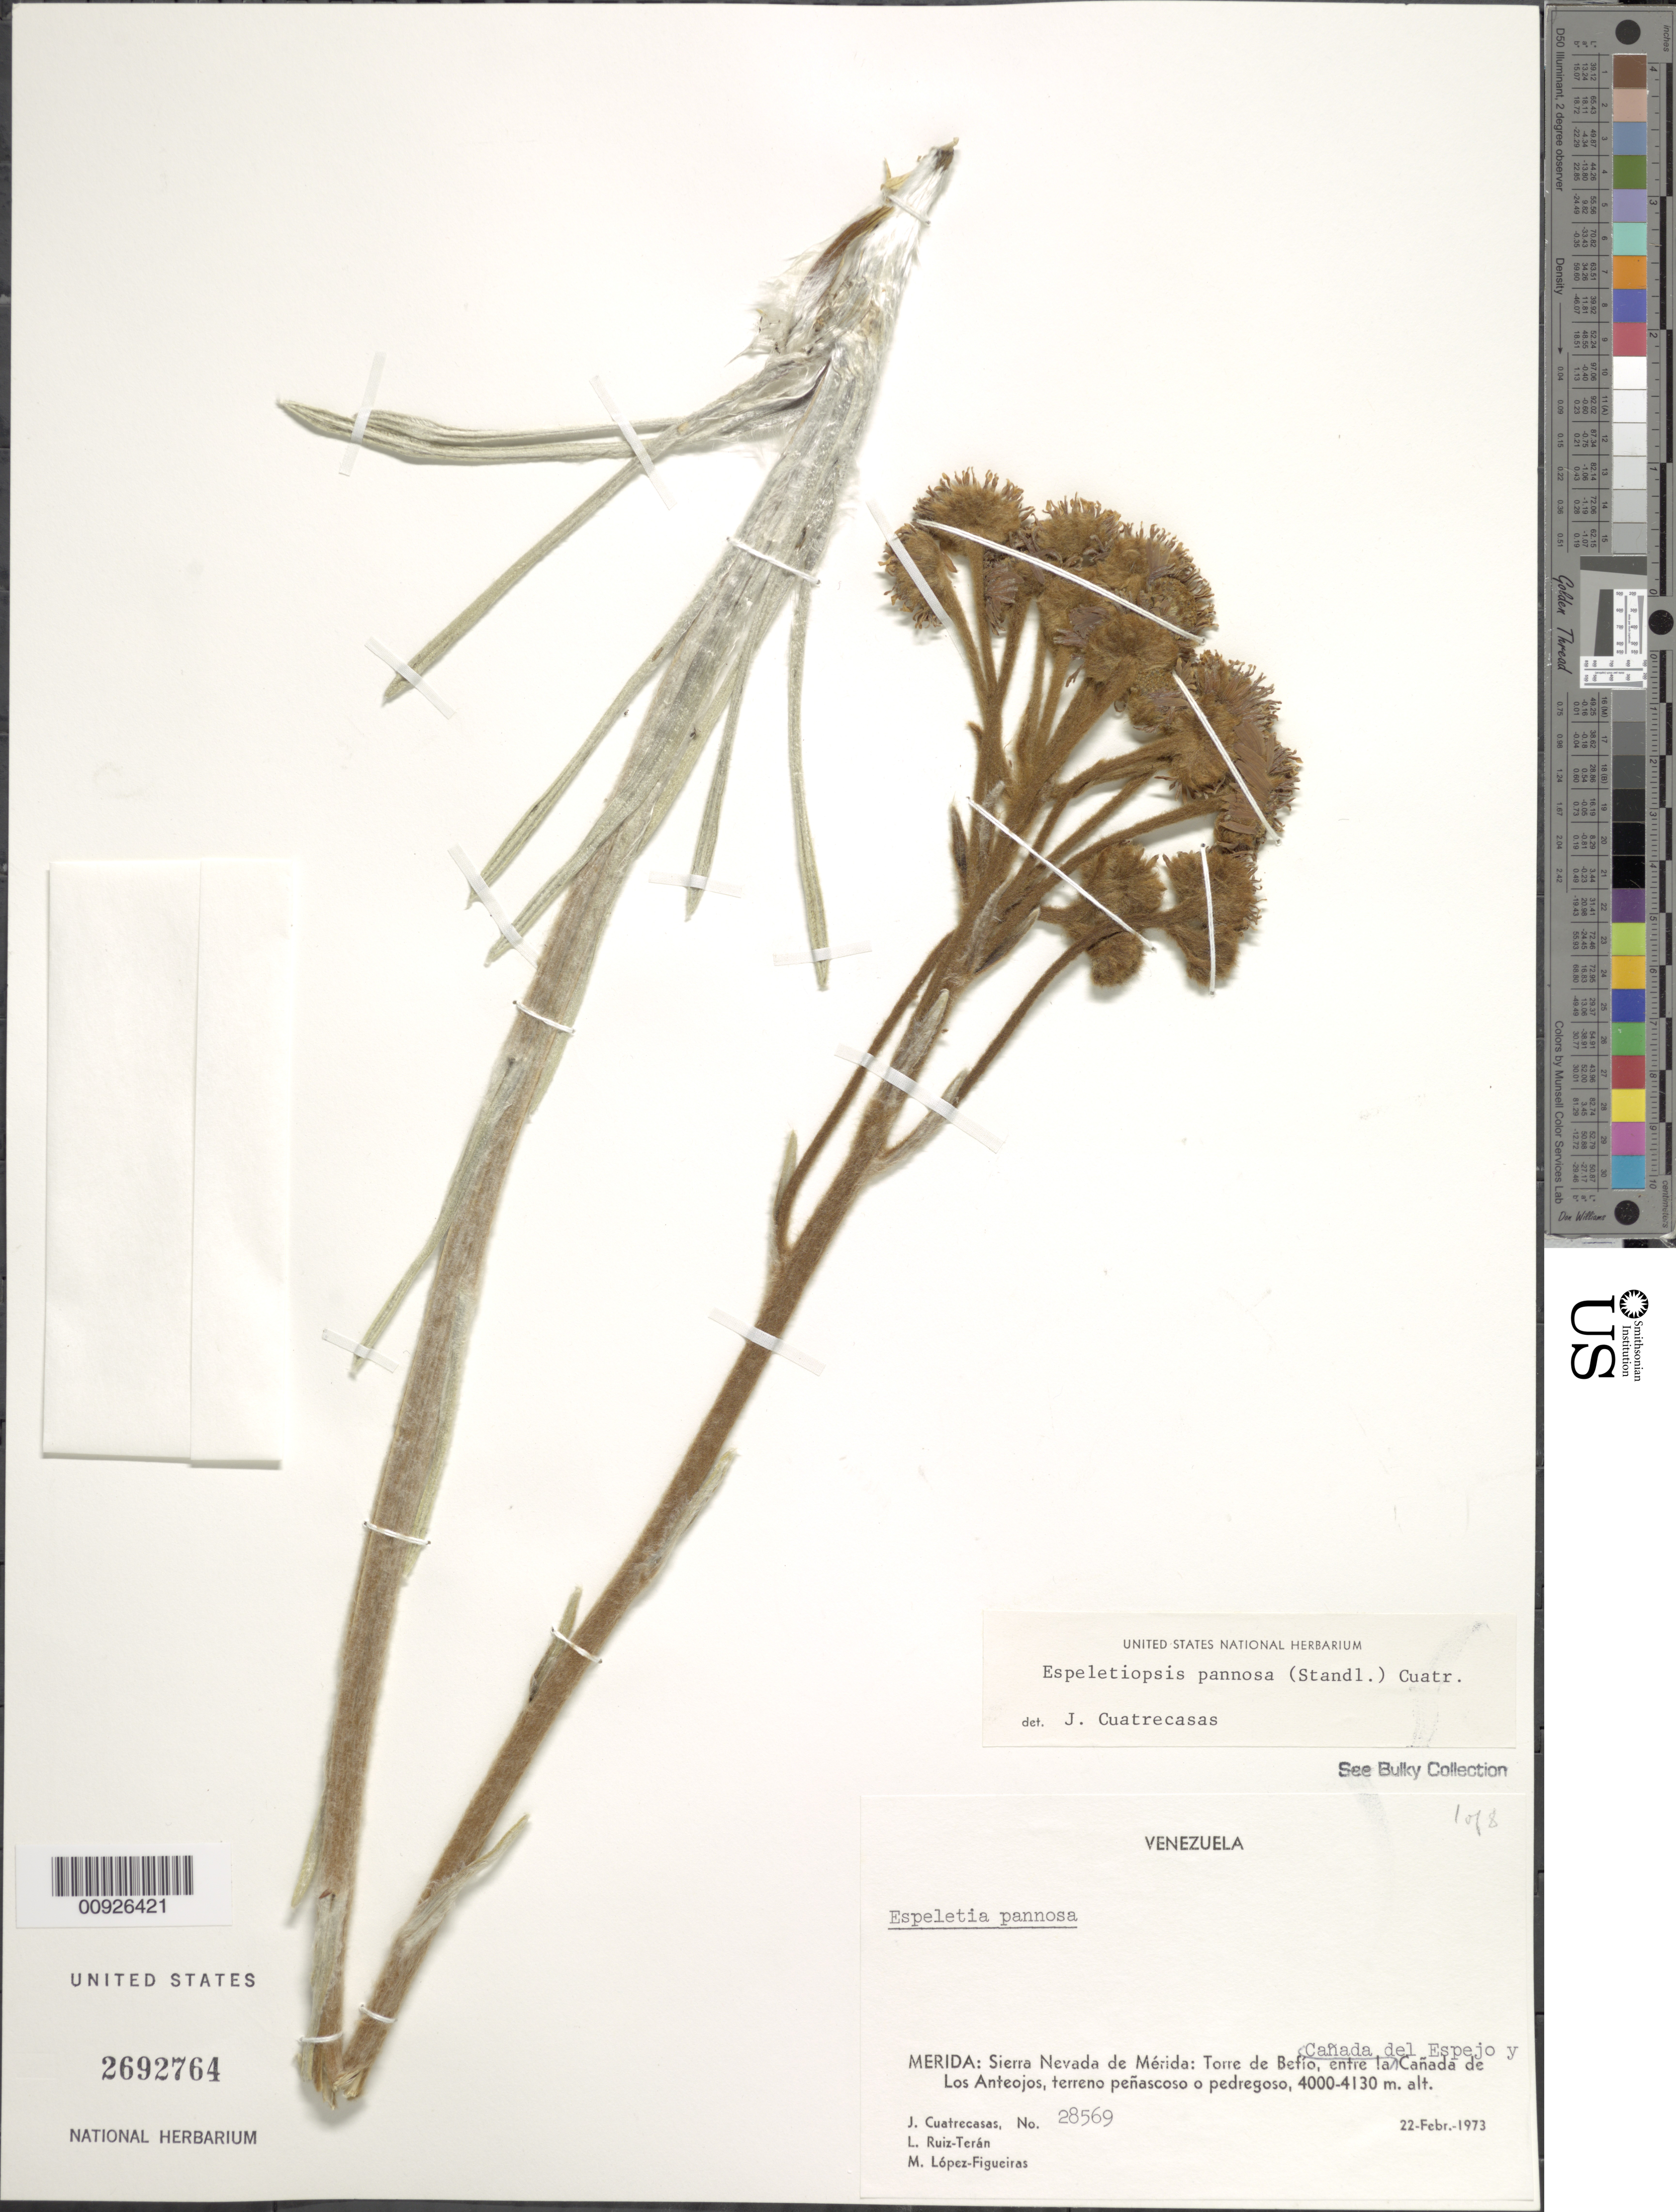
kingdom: Plantae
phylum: Tracheophyta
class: Magnoliopsida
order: Asterales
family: Asteraceae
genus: Espeletiopsis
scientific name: Espeletiopsis pannosa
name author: (Standl.) Cuatrec.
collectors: J. Cuatrecasas, L. E. Ruíz-Terán & M. López Figueiras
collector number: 28569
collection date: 1973-02-22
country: Venezuela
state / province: Mérida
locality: Sierra Nevada de Mérida: Torre de Befío, entre la Cañada del espejo y la Cañada de Los Anteojos.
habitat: Terreno peñascoso o pedregoso.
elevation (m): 4000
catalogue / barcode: US 2692764